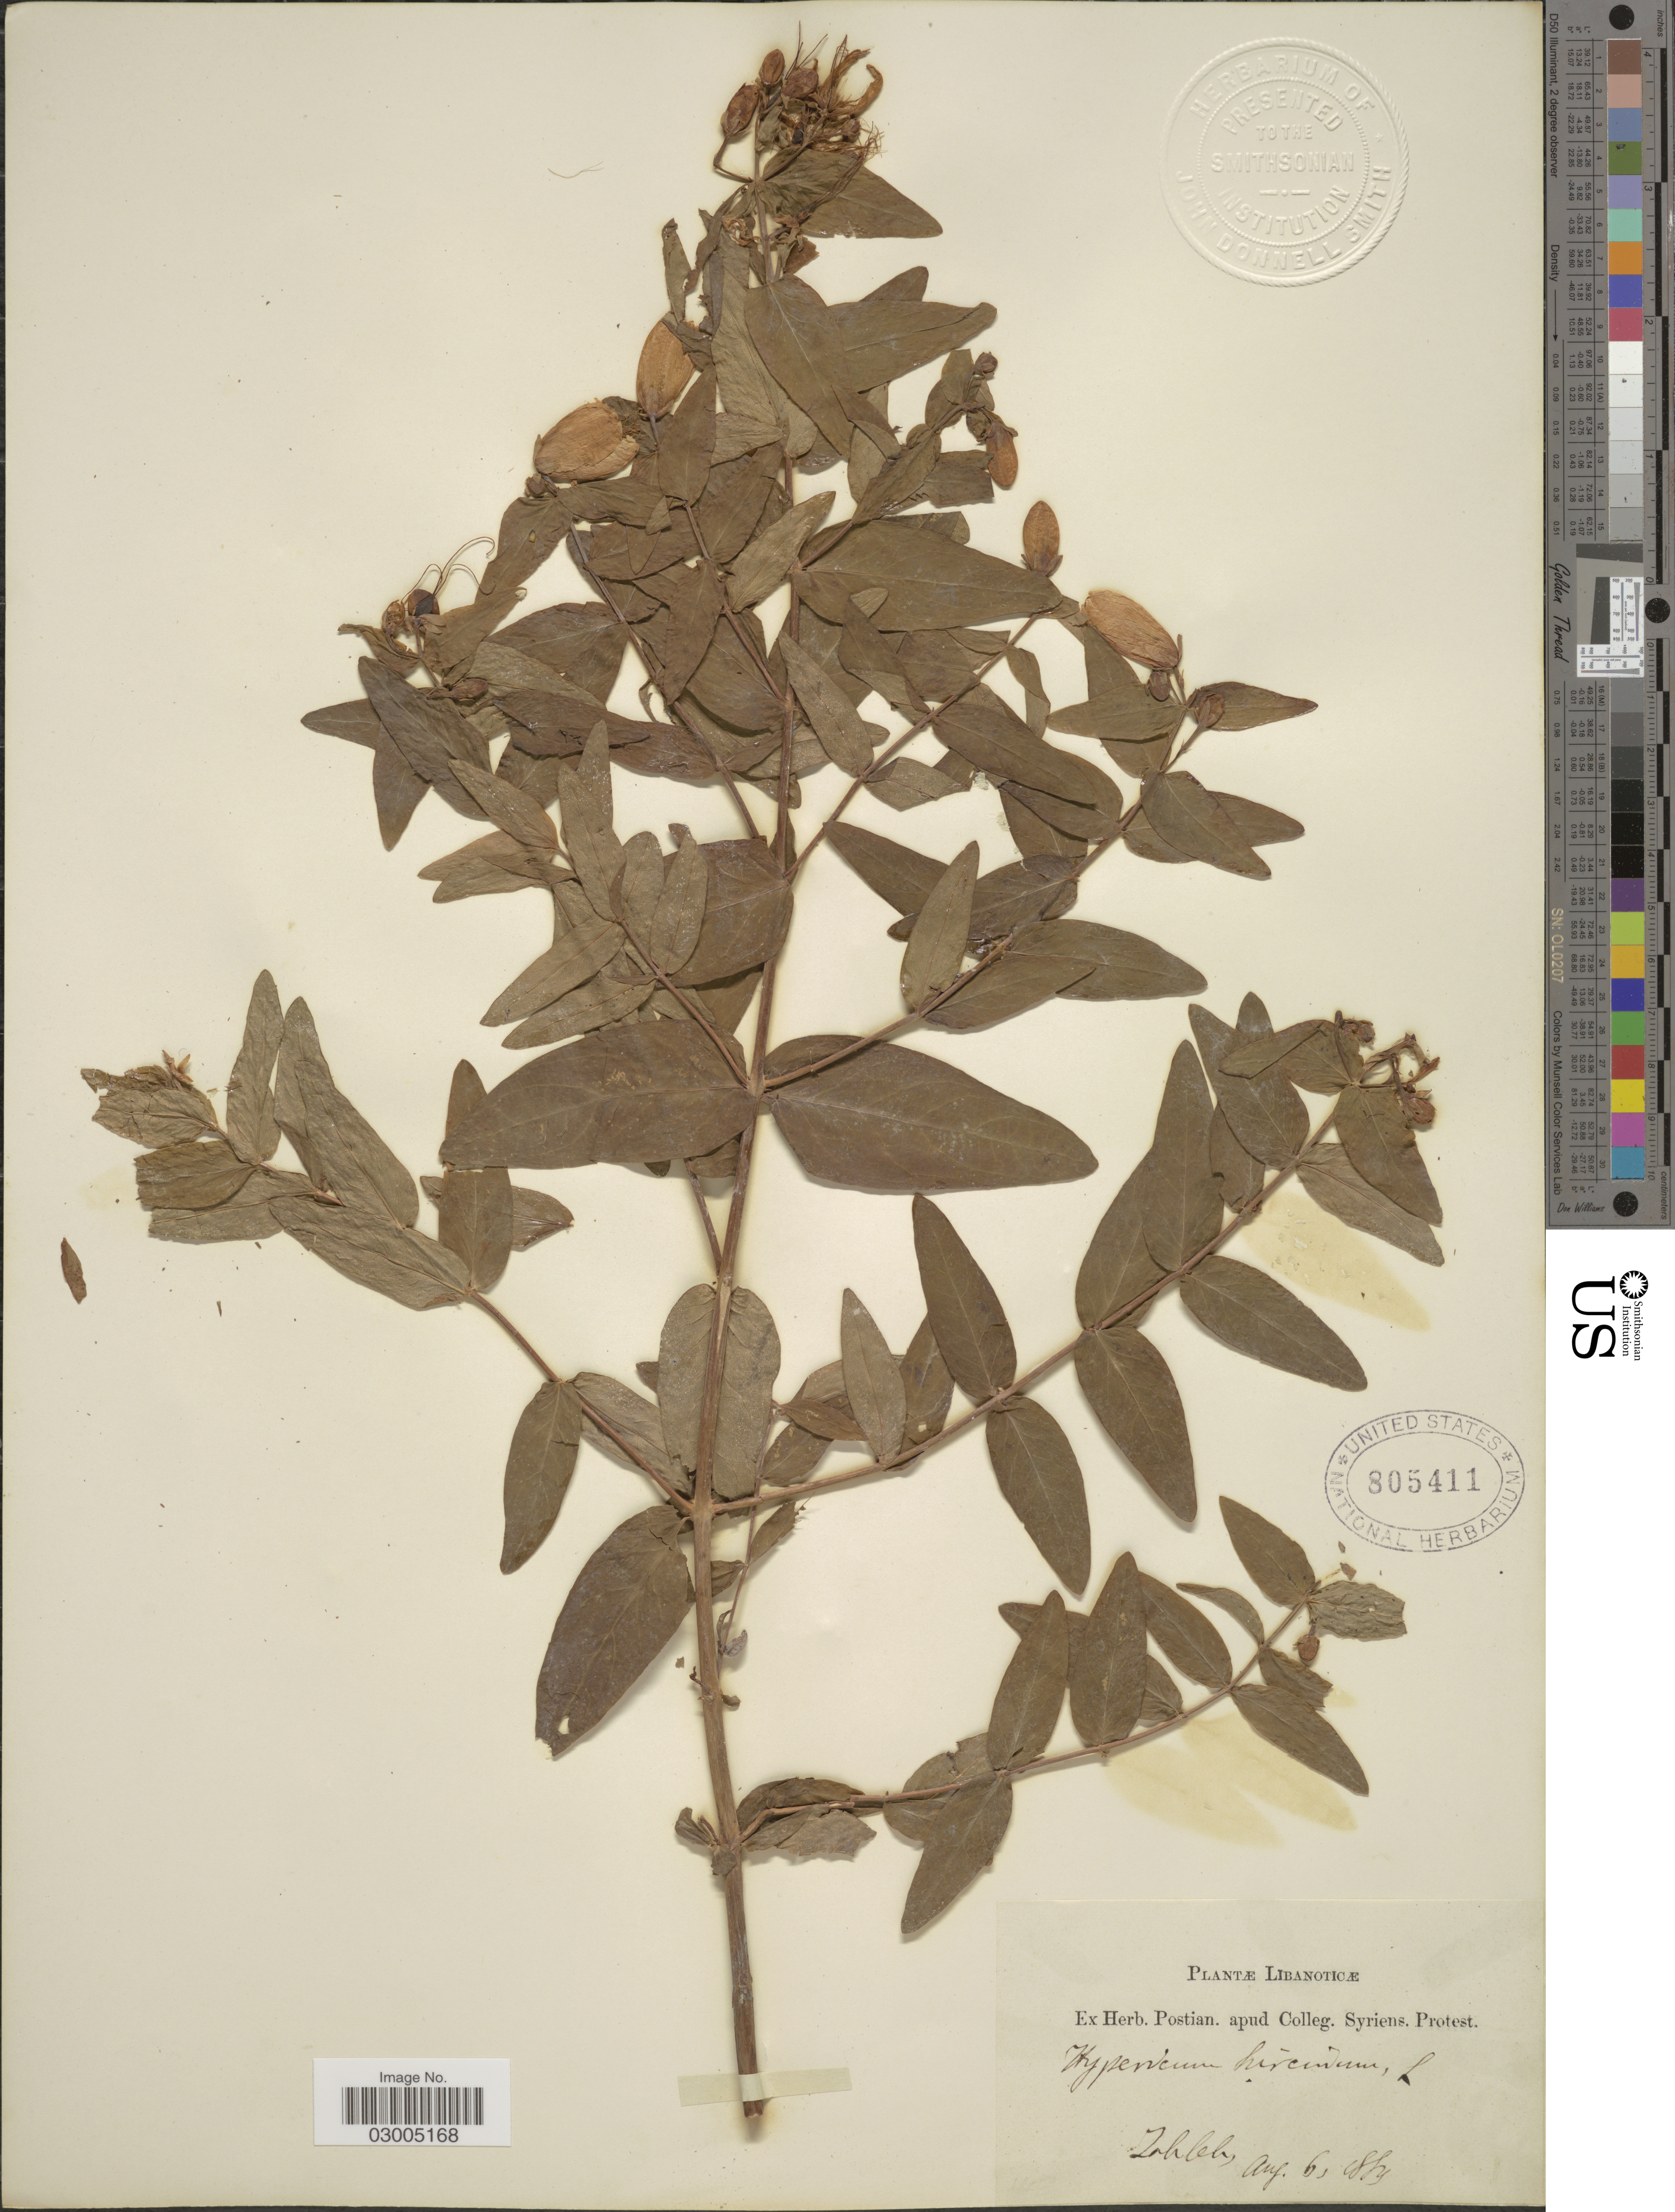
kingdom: Plantae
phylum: Tracheophyta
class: Magnoliopsida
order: Malpighiales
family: Hypericaceae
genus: Hypericum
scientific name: Hypericum hircinum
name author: L.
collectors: ex herb. Postian. apud Colleg. Syriens. Protest. USE "Fannie P. A. Shepard" (10308853) AS PRIMARY COLLECTOR INSTEAD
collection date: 1889-08-06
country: Lebanon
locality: Tableh. [interpreted]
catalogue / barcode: US 805411